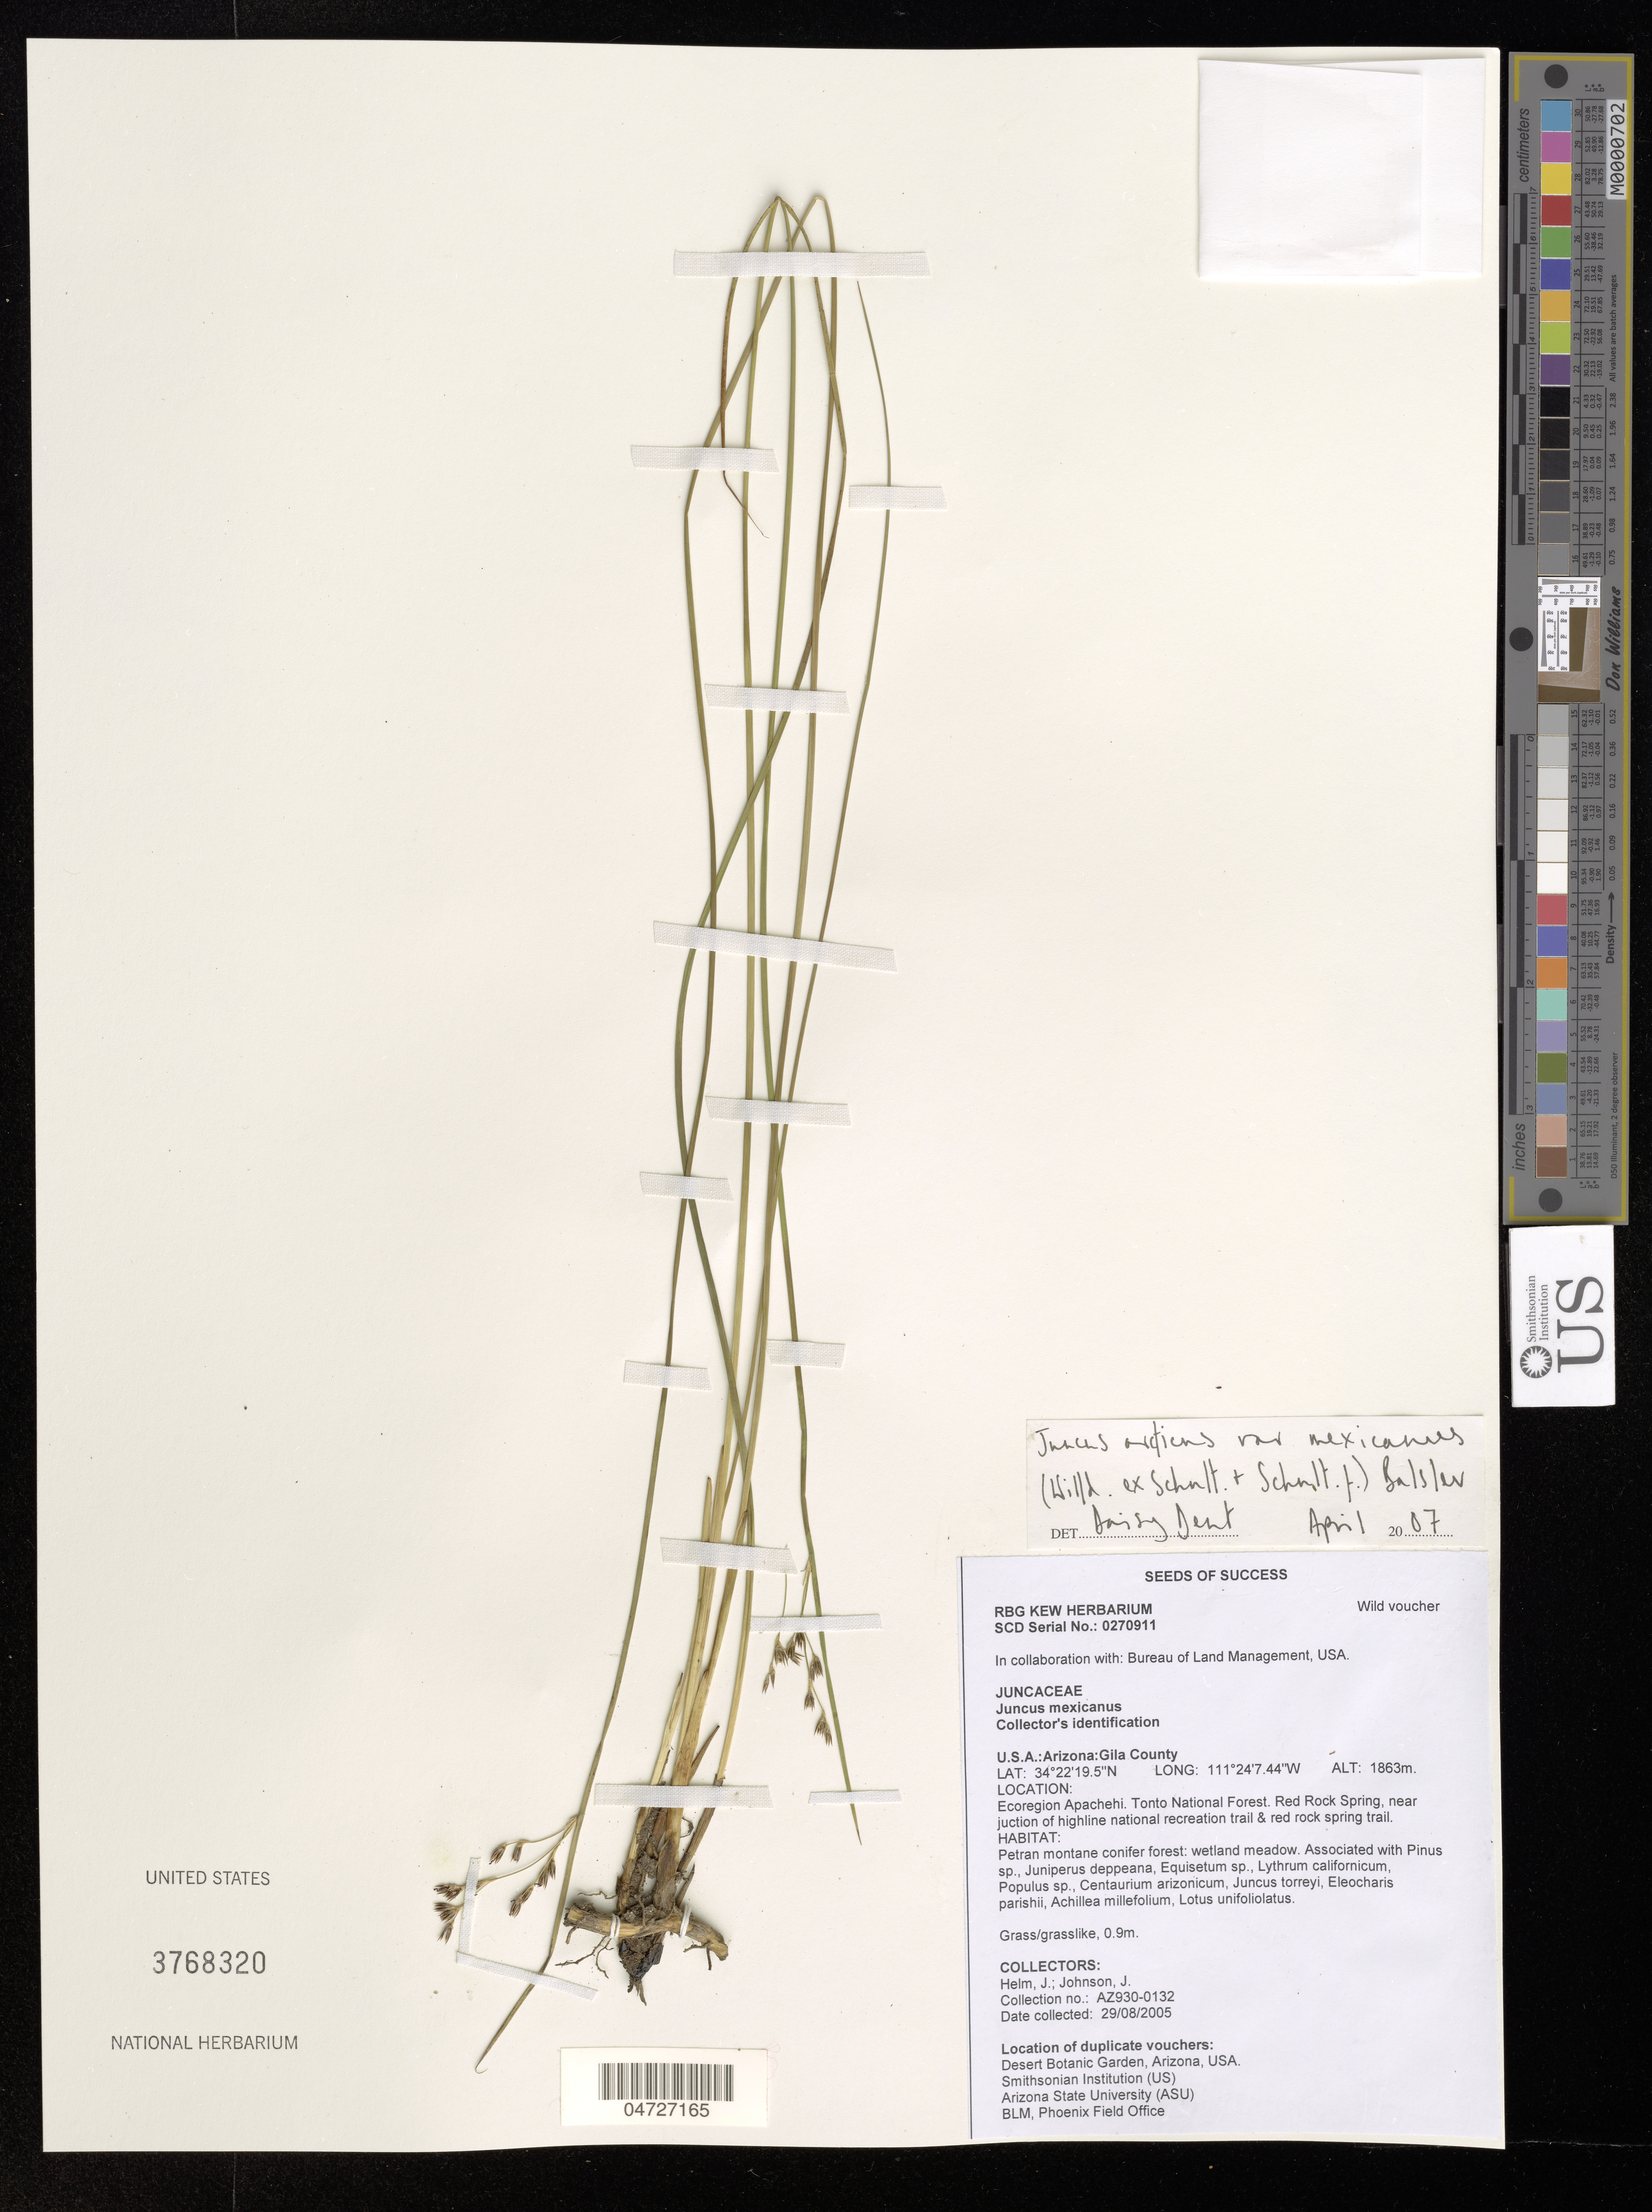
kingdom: Plantae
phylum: Tracheophyta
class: Liliopsida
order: Poales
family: Juncaceae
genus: Juncus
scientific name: Juncus mexicanus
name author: Willd. ex Schult. & Schult. f.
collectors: J. Helm & J. Johnson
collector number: AZ930-0132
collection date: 2005-08-29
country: United States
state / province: Arizona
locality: Gila County. Ecoregion Apachehi. Tonto National Forest. Red Rock Spring, near junction of highline national recreation trail & red rock spring trail.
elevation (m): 1863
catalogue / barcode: US 3768320